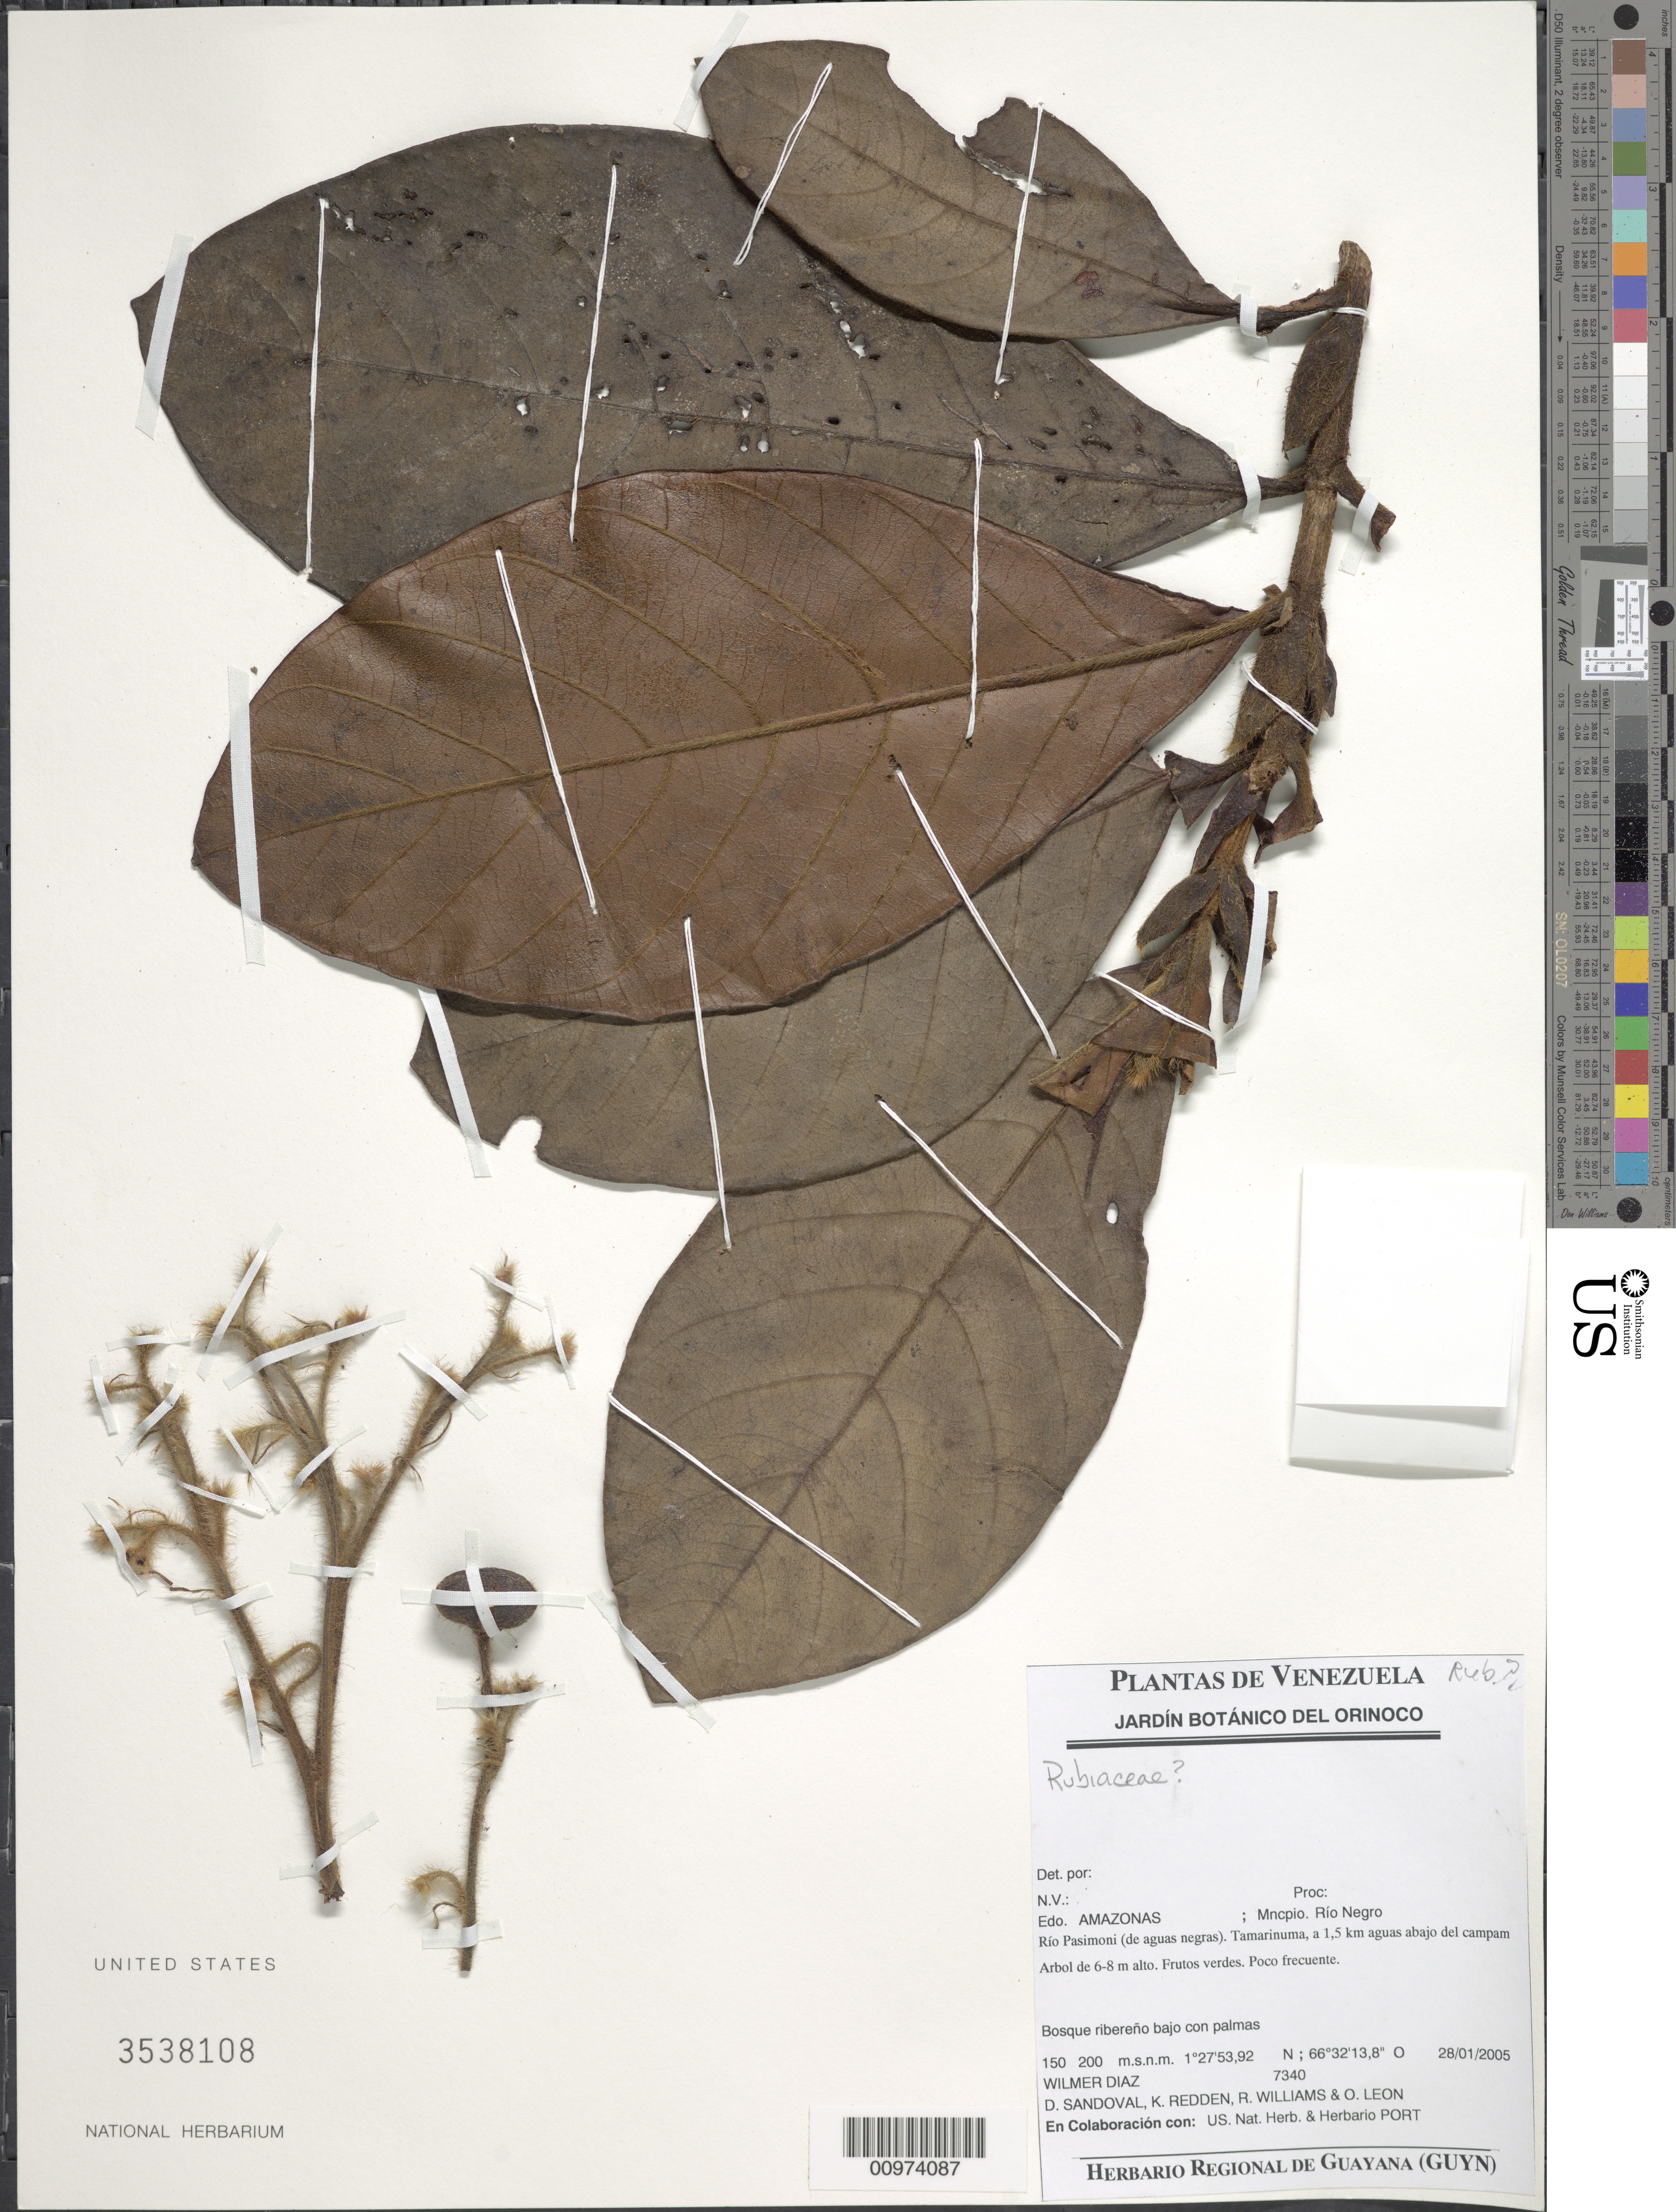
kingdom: Plantae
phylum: Tracheophyta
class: Magnoliopsida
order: Gentianales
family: Rubiaceae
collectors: W. Díaz P., D. Sandoval, K. M. Redden, R. Williams & O. León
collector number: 7340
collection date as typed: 28-Jan-05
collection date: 2005-01-28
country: Venezuela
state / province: Amazonas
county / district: Río Negro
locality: Río Pasimoni, Tamarinuma, a 1.5 aguas abajo del campamento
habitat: Bosque ribereno bajo con palmas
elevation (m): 150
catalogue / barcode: US 3538108